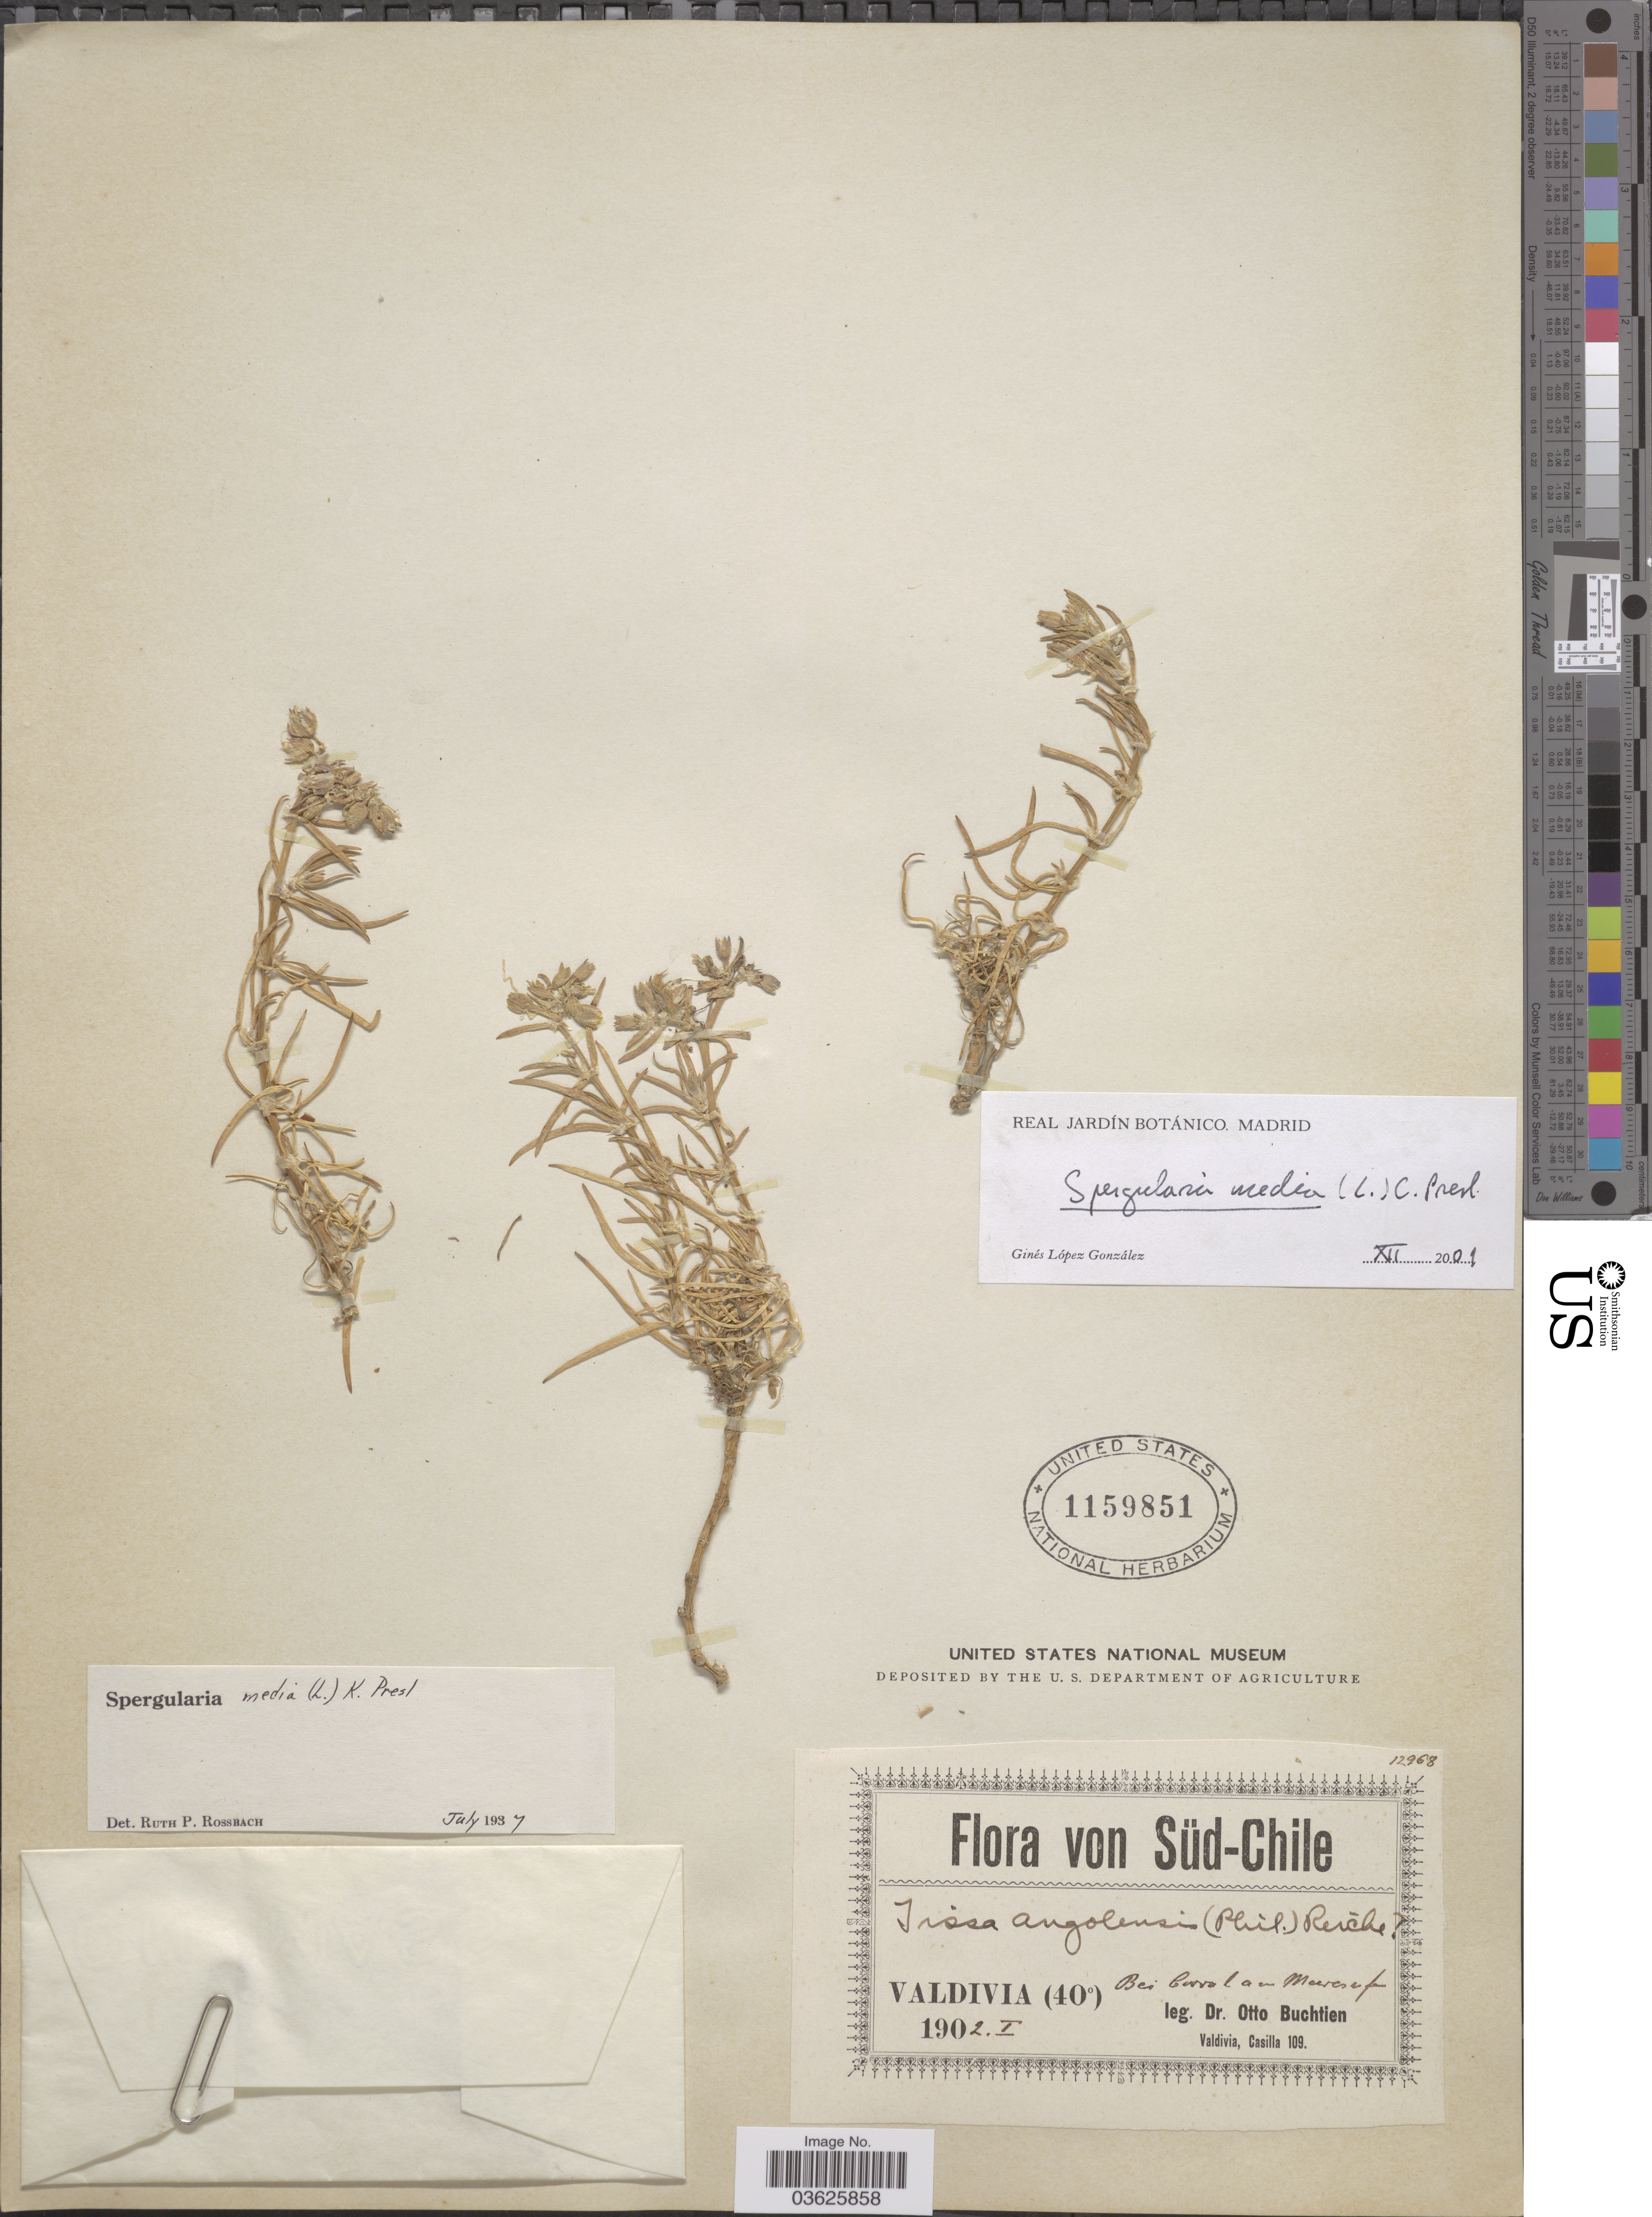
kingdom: Plantae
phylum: Tracheophyta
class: Magnoliopsida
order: Caryophyllales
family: Caryophyllaceae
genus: Spergularia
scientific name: Spergularia media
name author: (L.) C. Presl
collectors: O. Buchtien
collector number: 12968?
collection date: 1902-01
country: Chile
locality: Süd-Chile. Valdivia (40°), bei Corral am Mariposa.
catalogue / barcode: US 1159851